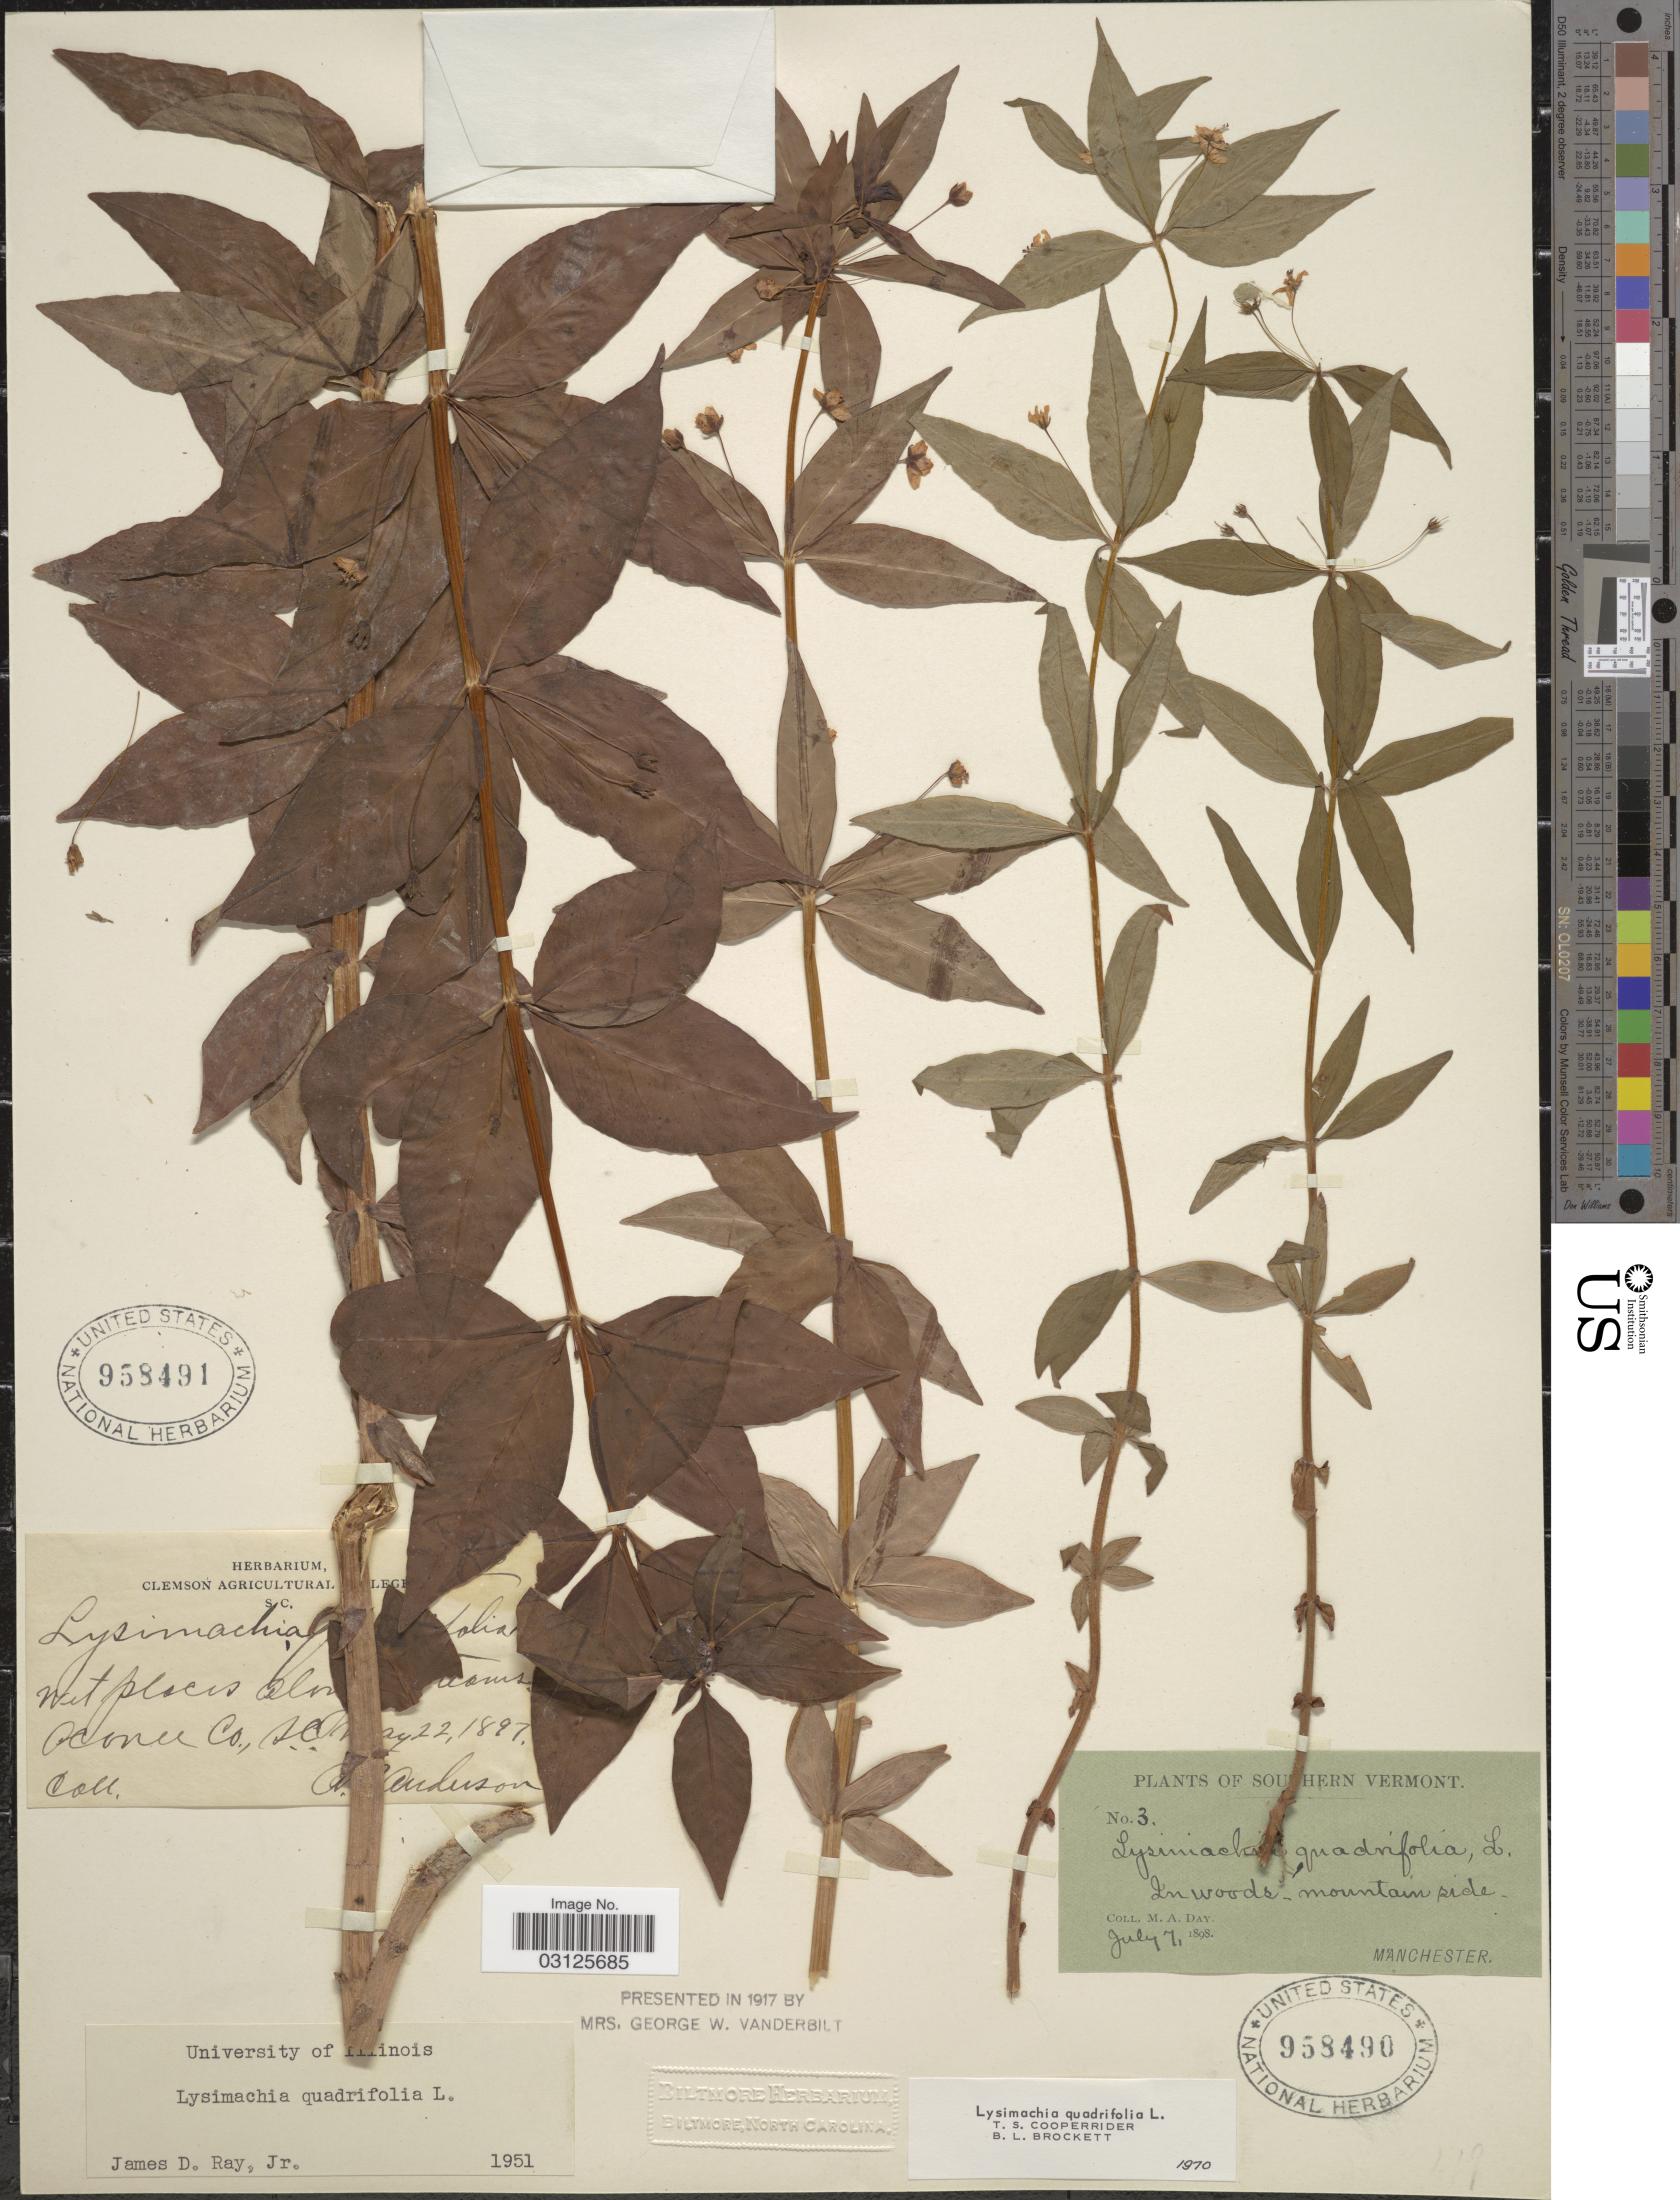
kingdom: Plantae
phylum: Tracheophyta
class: Magnoliopsida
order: Ericales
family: Primulaceae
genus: Lysimachia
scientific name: Lysimachia quadrifolia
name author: L.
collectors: A. P. Anderson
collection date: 1897-05-22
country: United States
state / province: South Carolina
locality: Oconee Co.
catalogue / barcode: US 958491